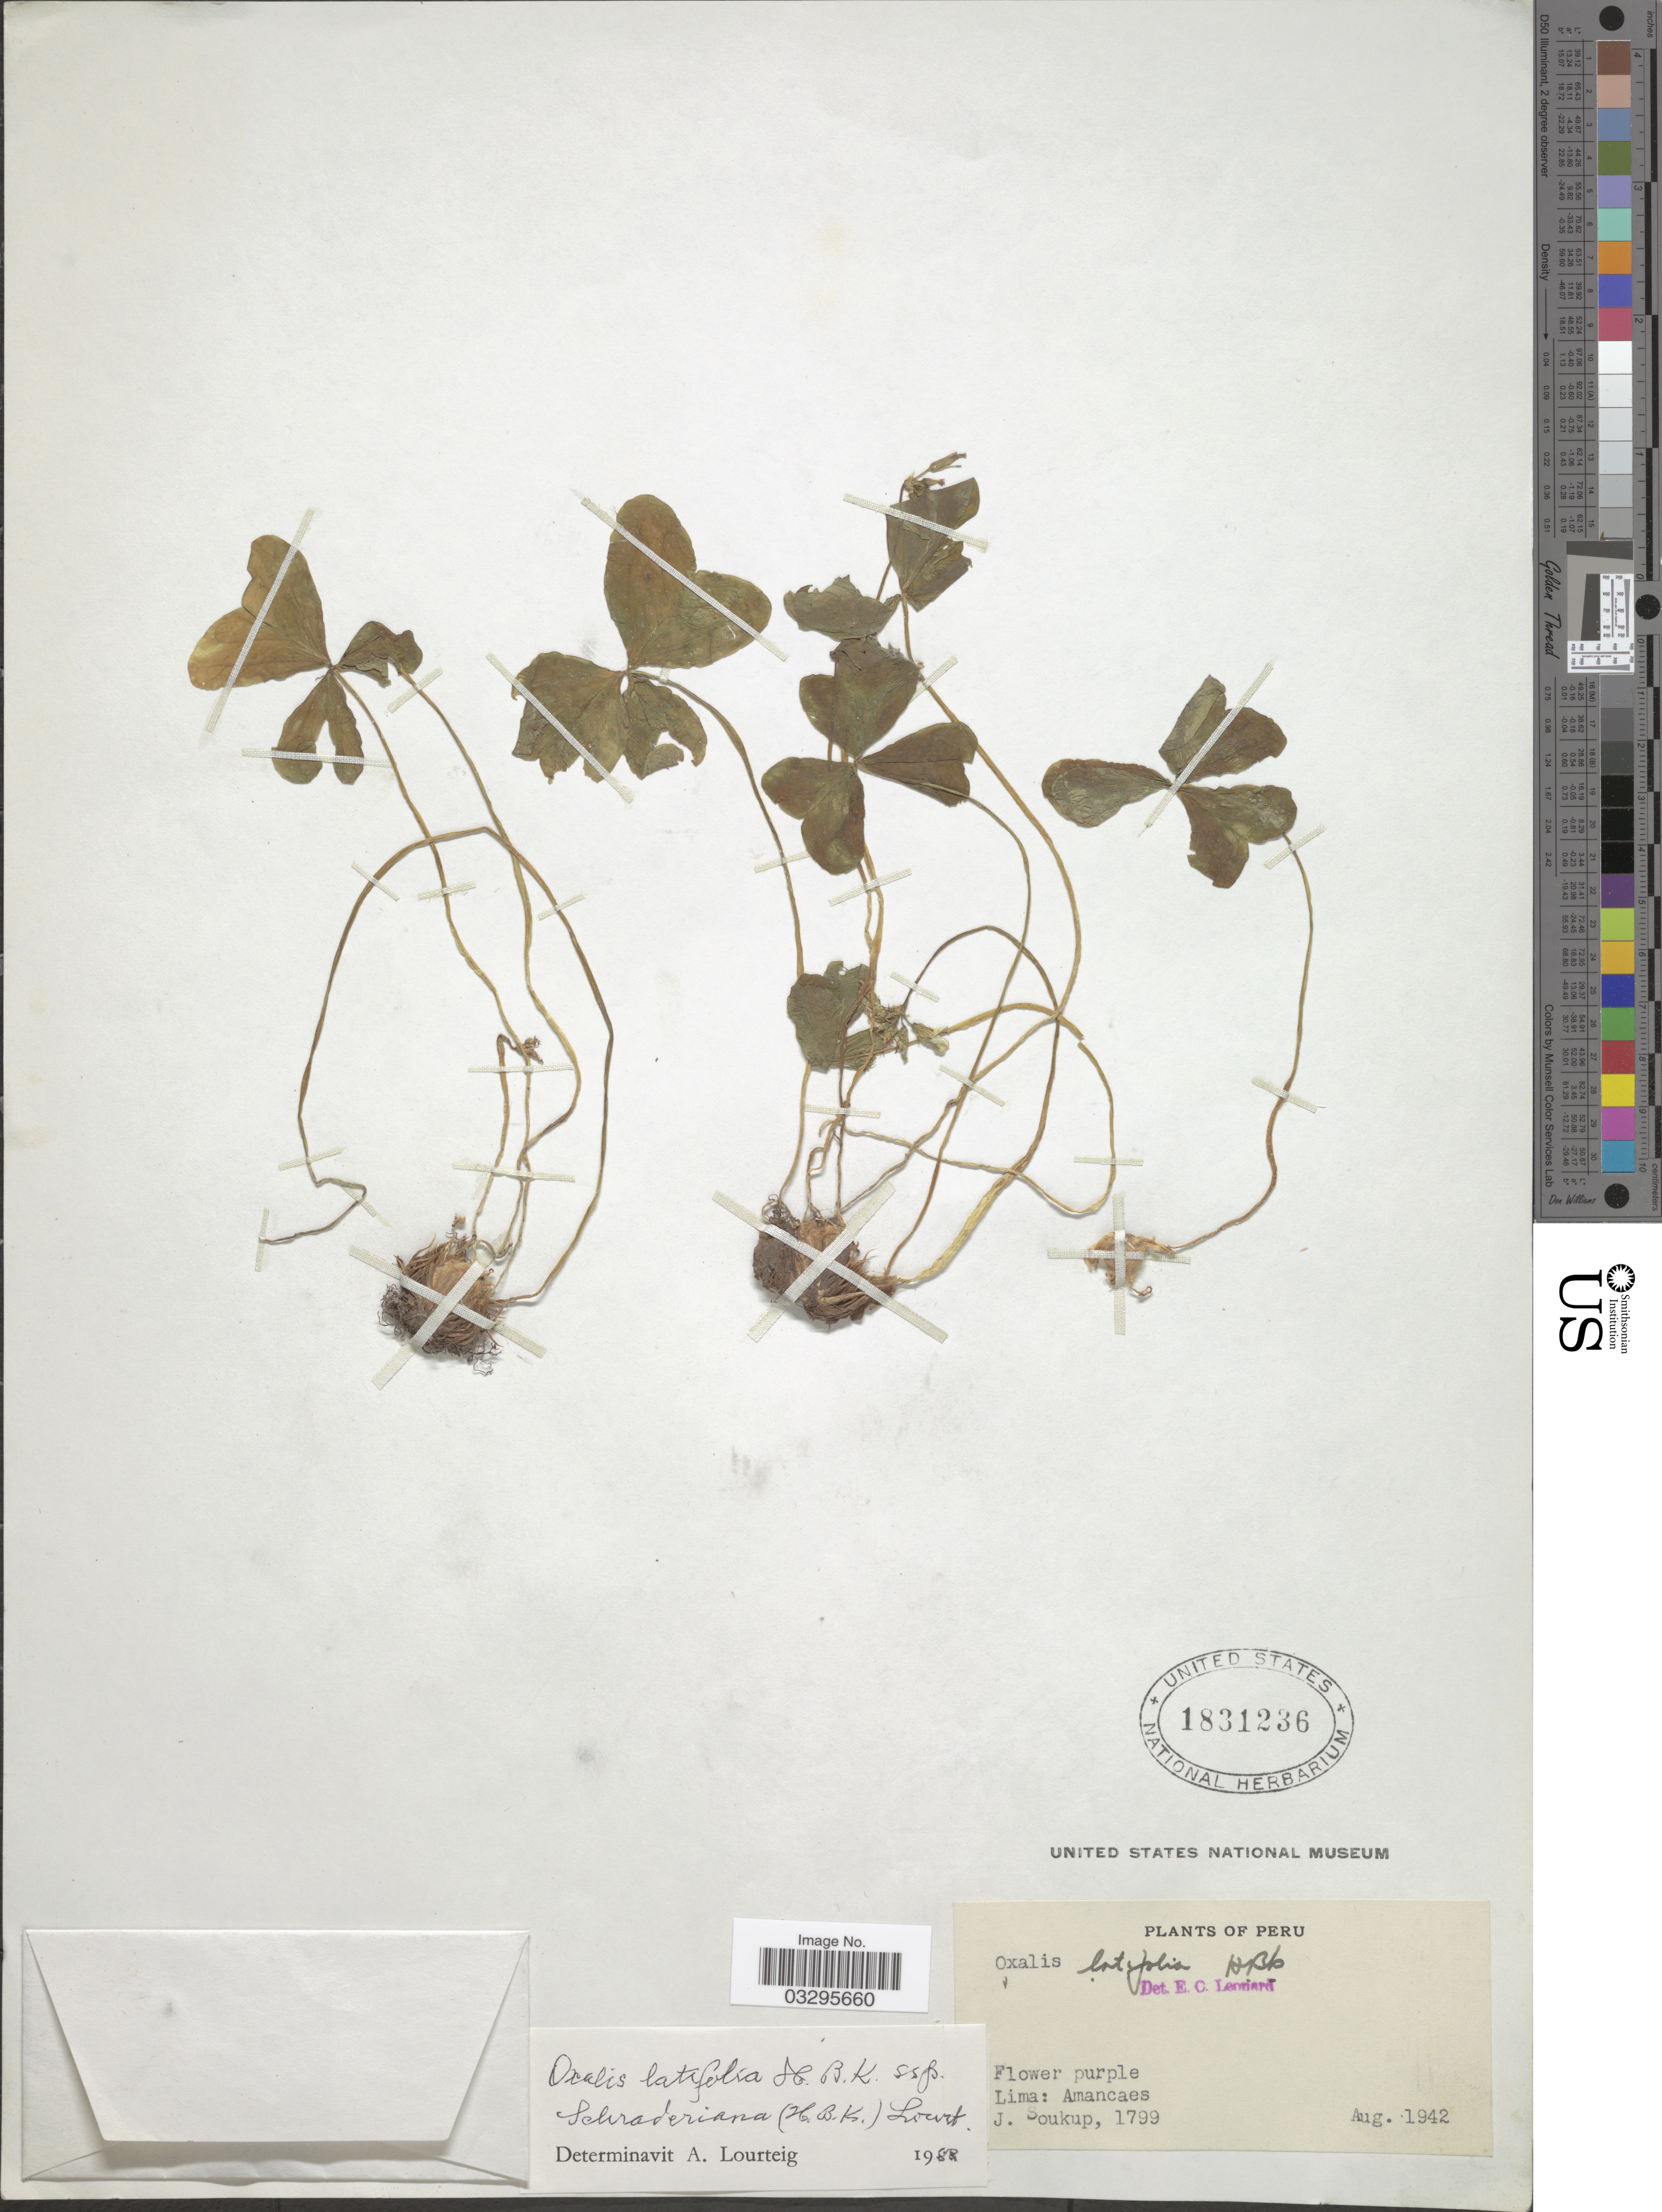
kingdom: Plantae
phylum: Tracheophyta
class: Magnoliopsida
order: Oxalidales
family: Oxalidaceae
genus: Oxalis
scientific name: Oxalis latifolia subsp. schraderiana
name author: (Kunth) Lourteig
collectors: J. Soukup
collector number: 1799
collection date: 1942-08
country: Peru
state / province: Lima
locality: Amacaes.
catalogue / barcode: US 1831236